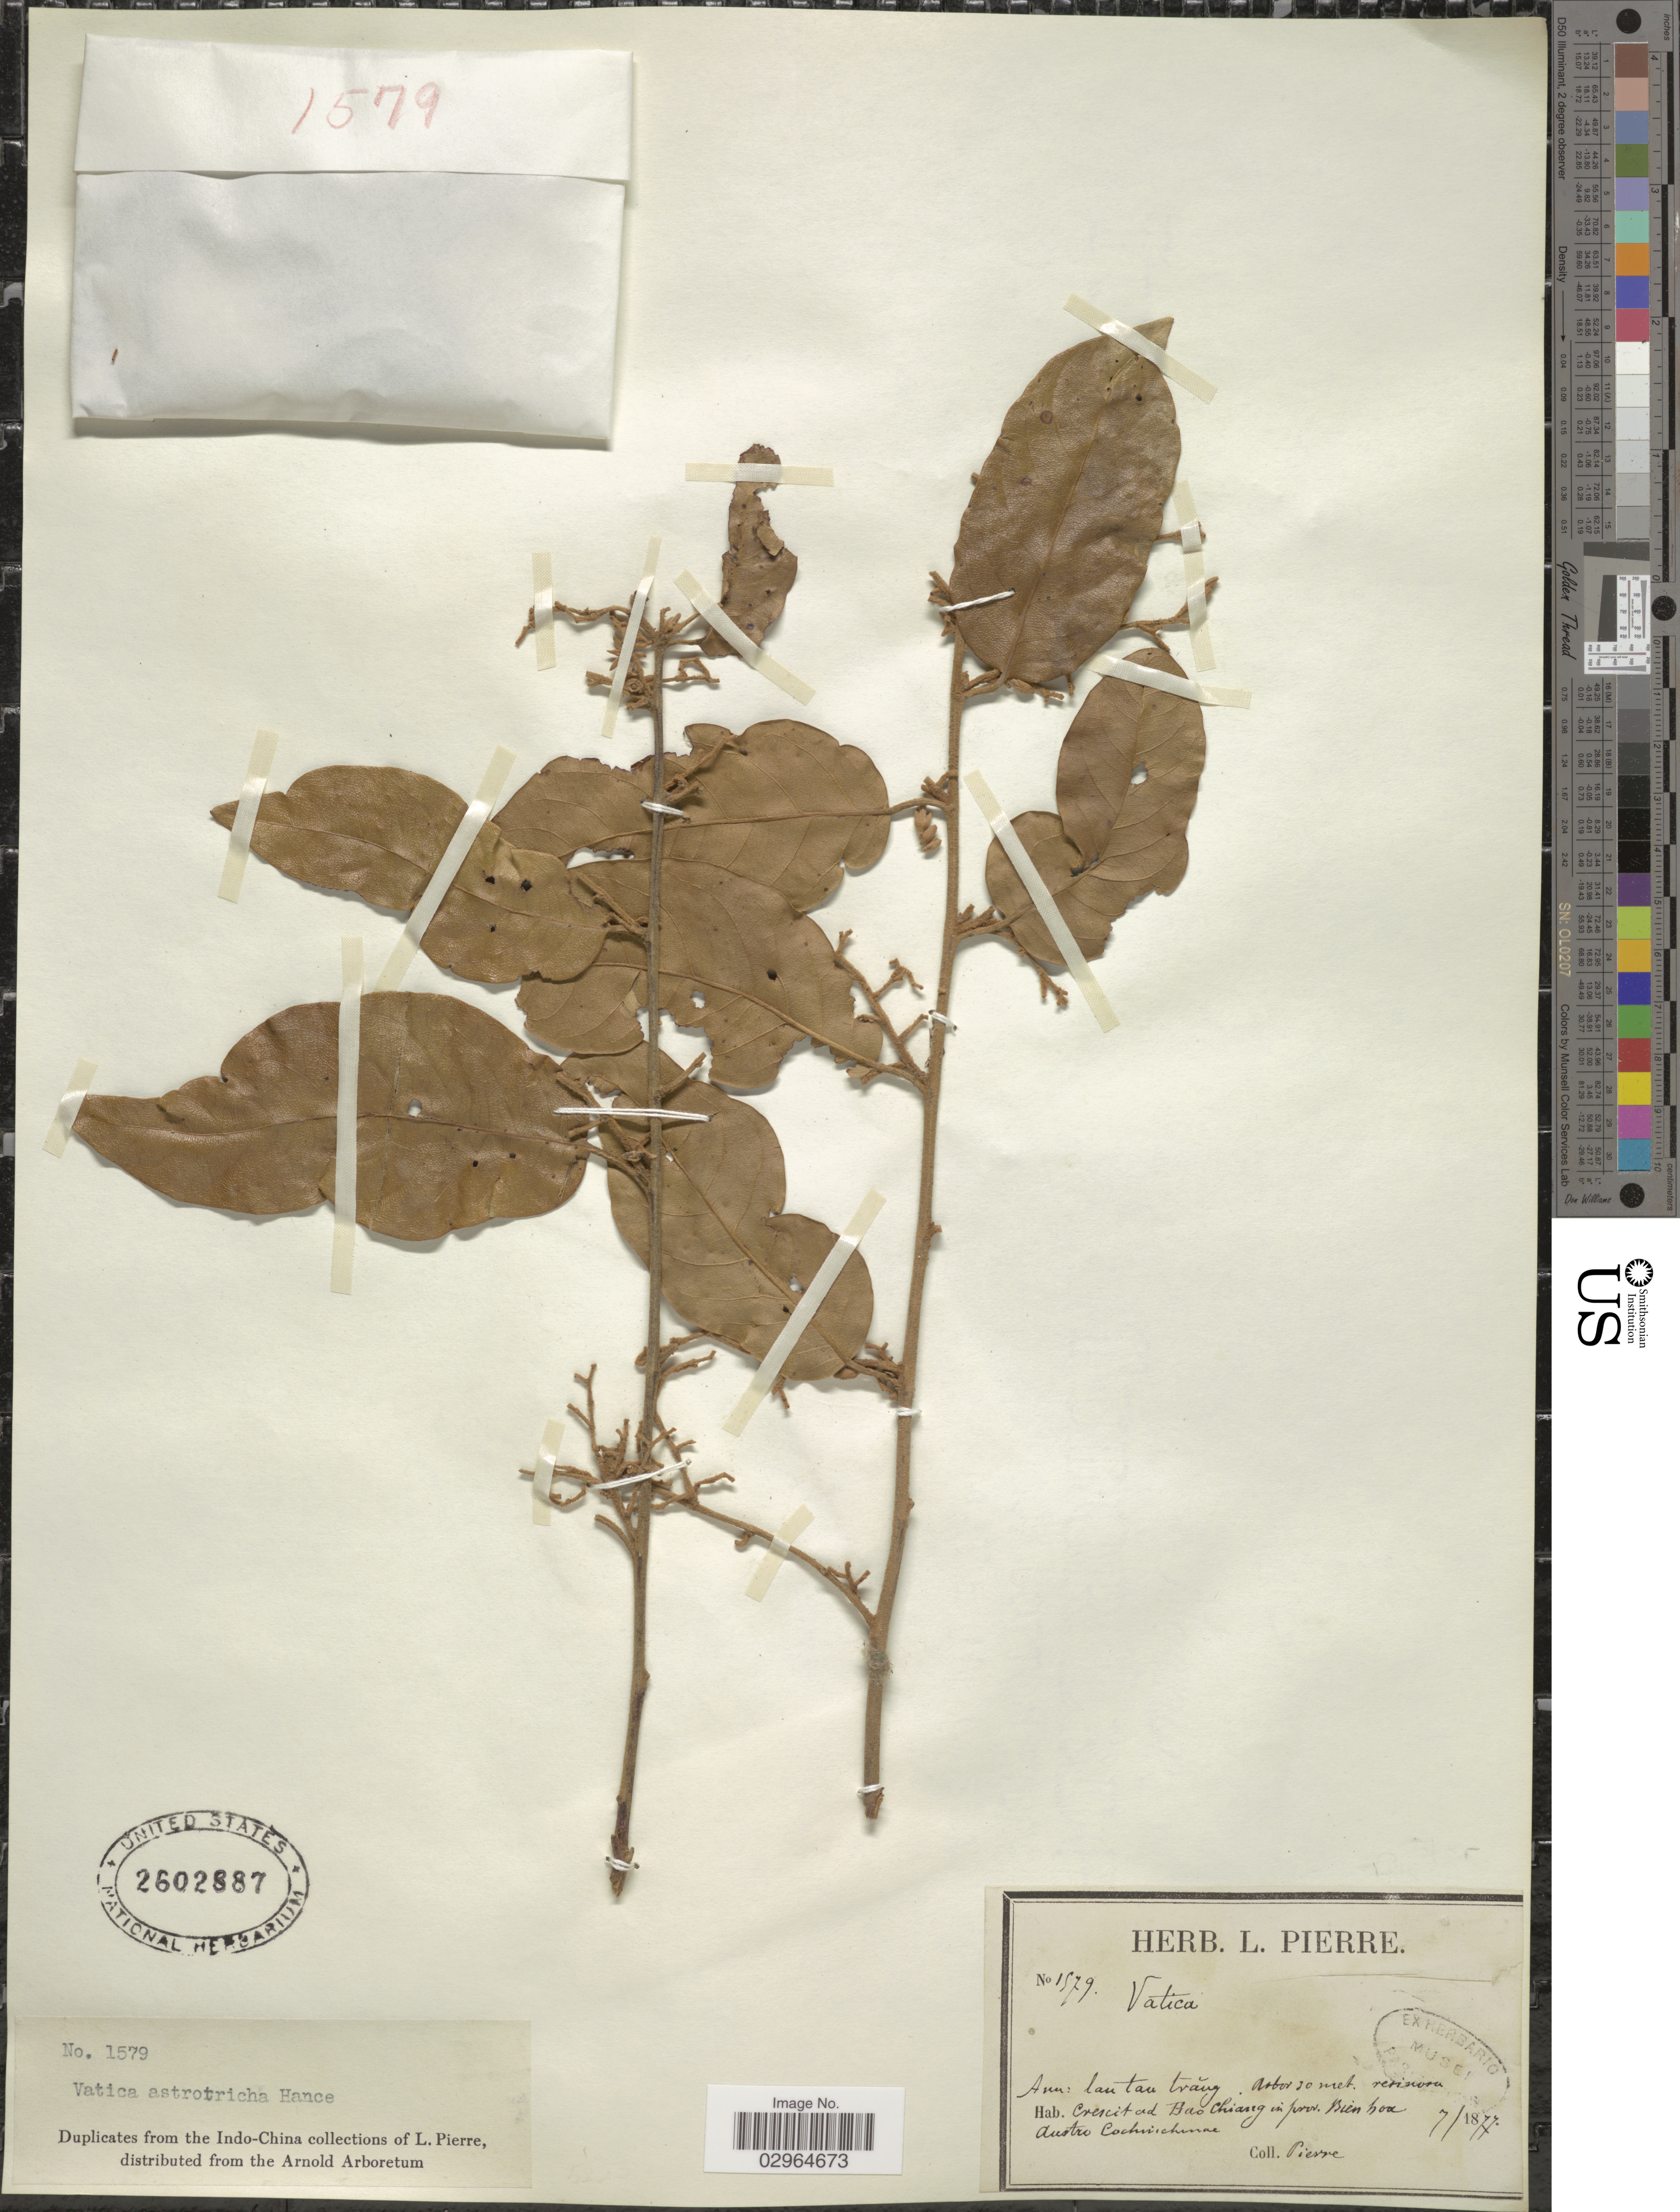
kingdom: Plantae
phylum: Tracheophyta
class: Magnoliopsida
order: Malvales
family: Dipterocarpaceae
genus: Vatica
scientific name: Vatica astrotricha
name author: Hance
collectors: L. Pierre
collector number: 1579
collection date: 1877-07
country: Vietnam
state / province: Hoa Binh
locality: Ann: lan tau [interpreted] trăng. Crescit ad Bao Chiang in prov. Bien hoa.. Austro Cochinchinae.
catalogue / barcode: US 2602887